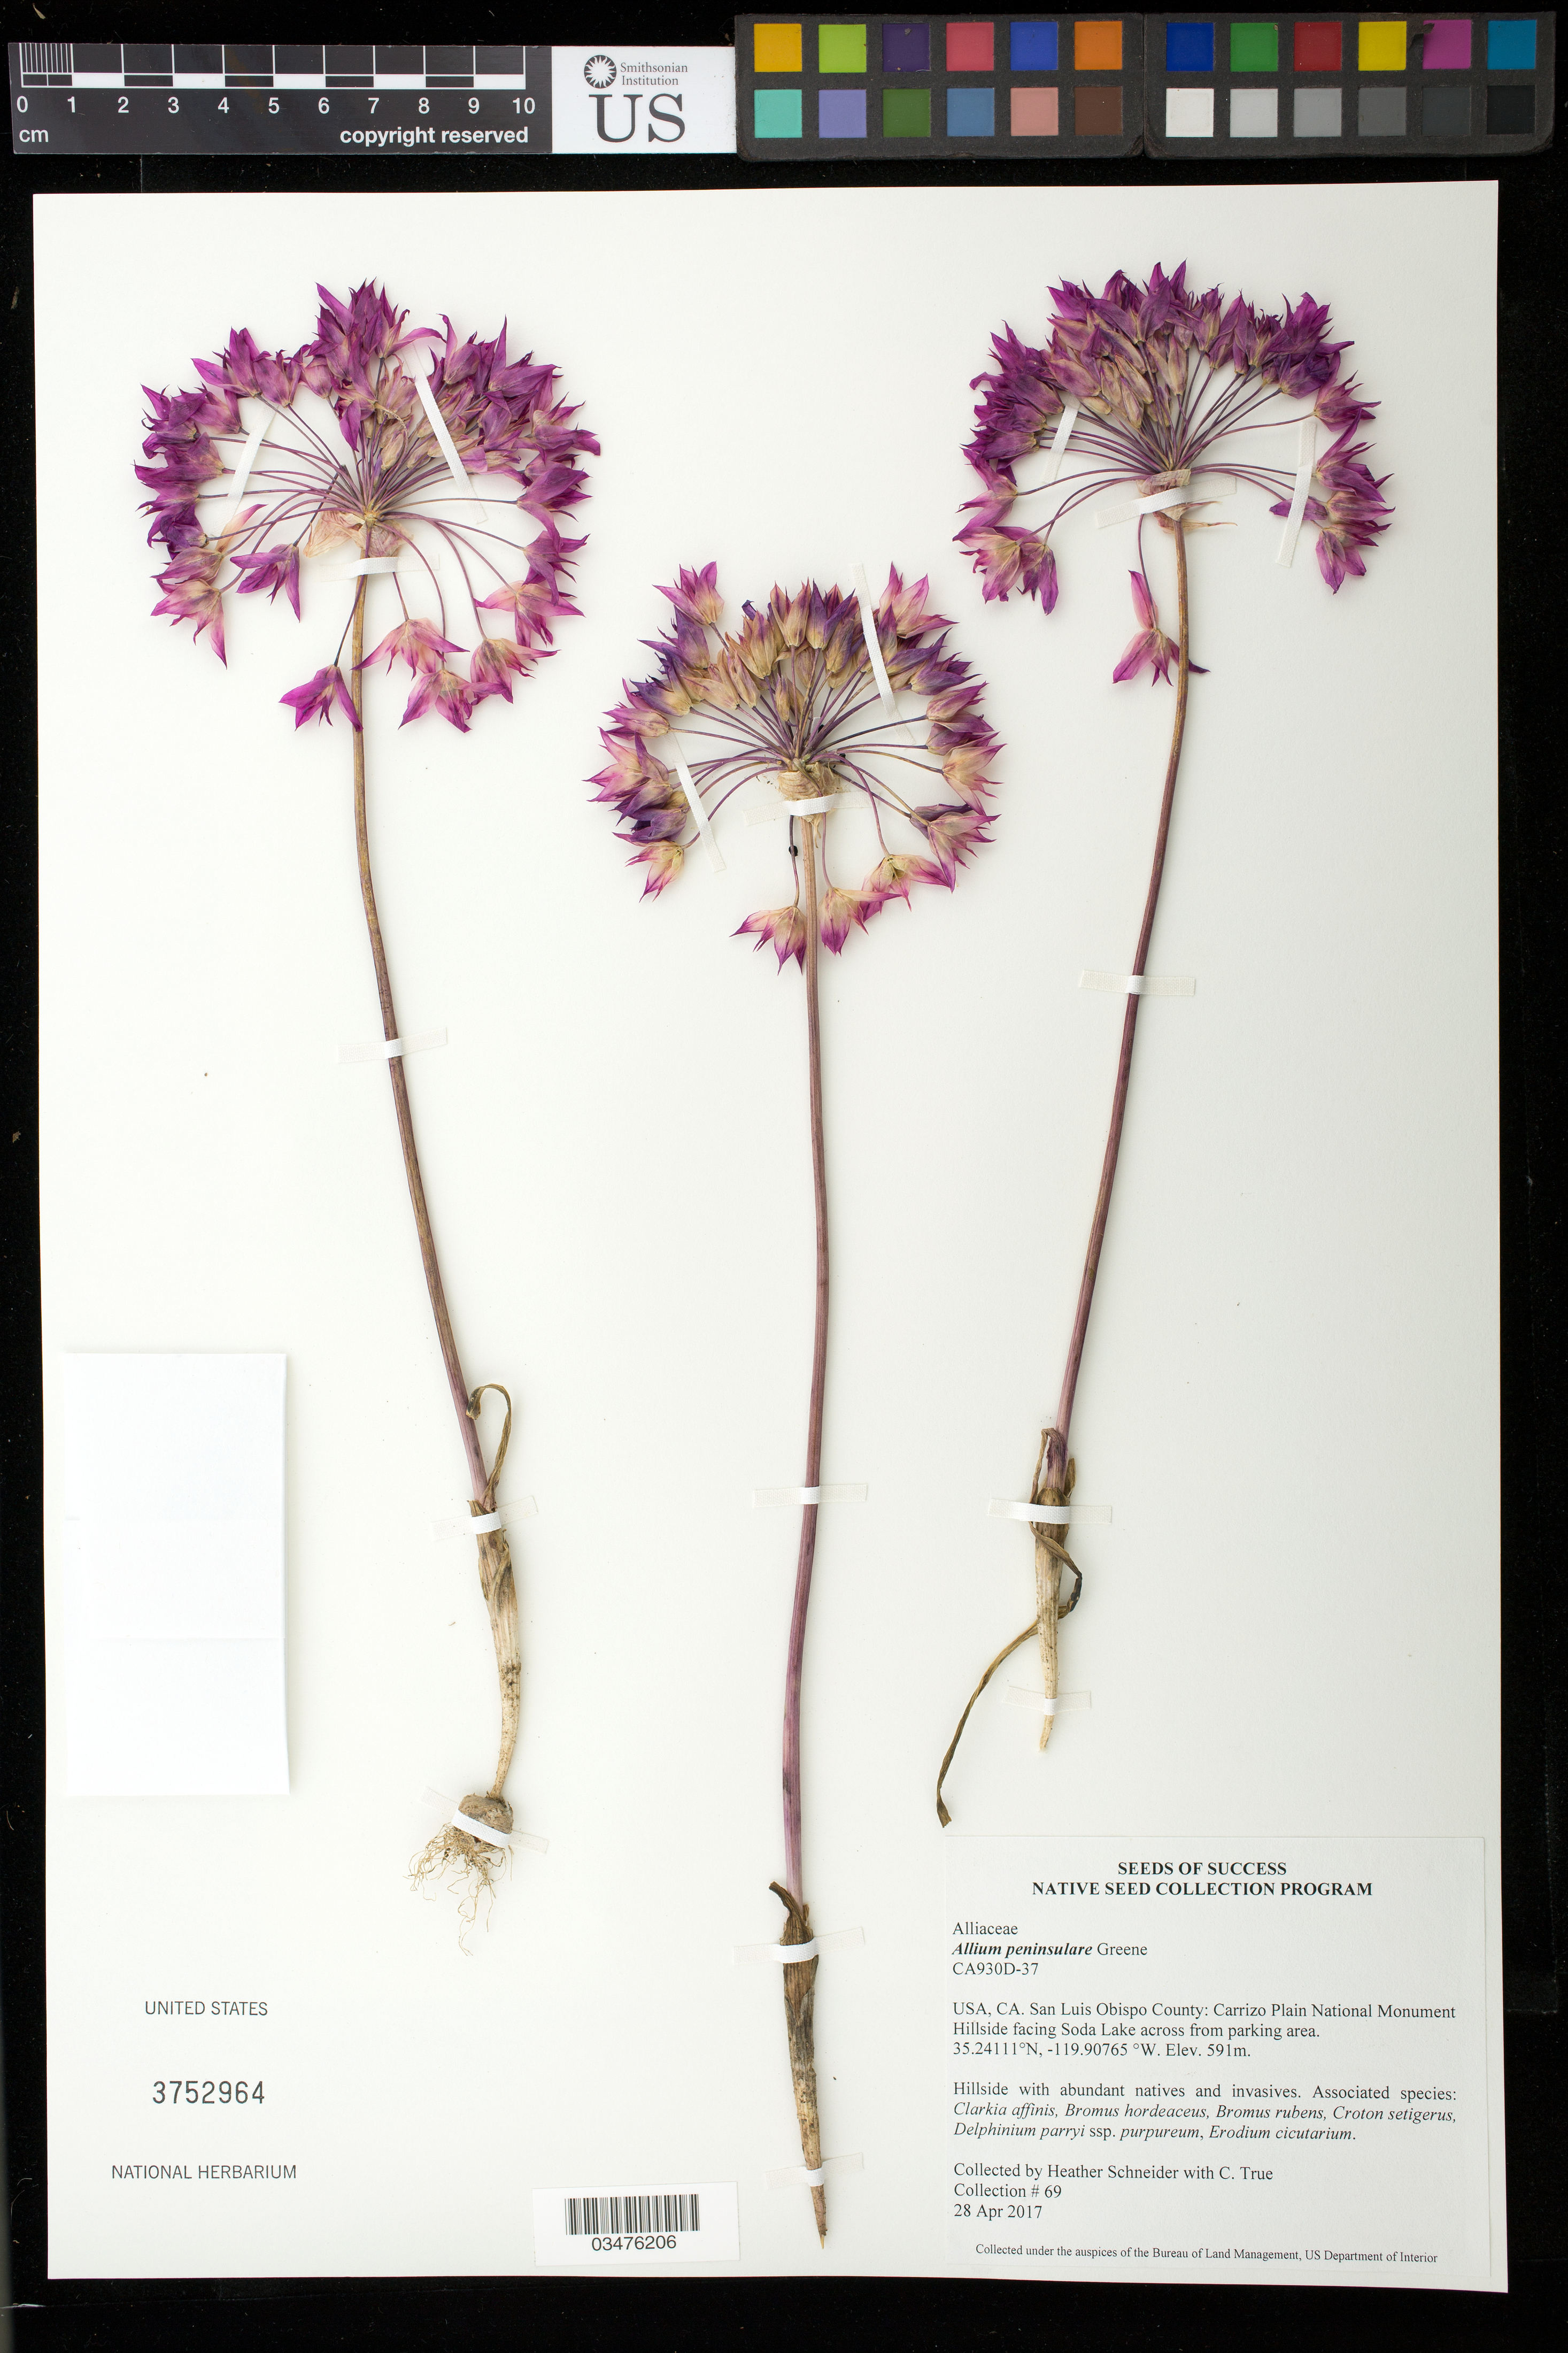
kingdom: Plantae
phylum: Tracheophyta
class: Liliopsida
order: Asparagales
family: Amaryllidaceae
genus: Allium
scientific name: Allium peninsulare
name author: Lemmon ex Greene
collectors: H. Schneider & C. True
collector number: CA930D-37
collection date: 2017-04-28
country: United States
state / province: California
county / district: San Luis Obispo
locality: Carrizo Plain National Monument, Soda Lake Overlook Hill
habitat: hillside with abundant native forbs and invasive annuals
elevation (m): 180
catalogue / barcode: US 3752964